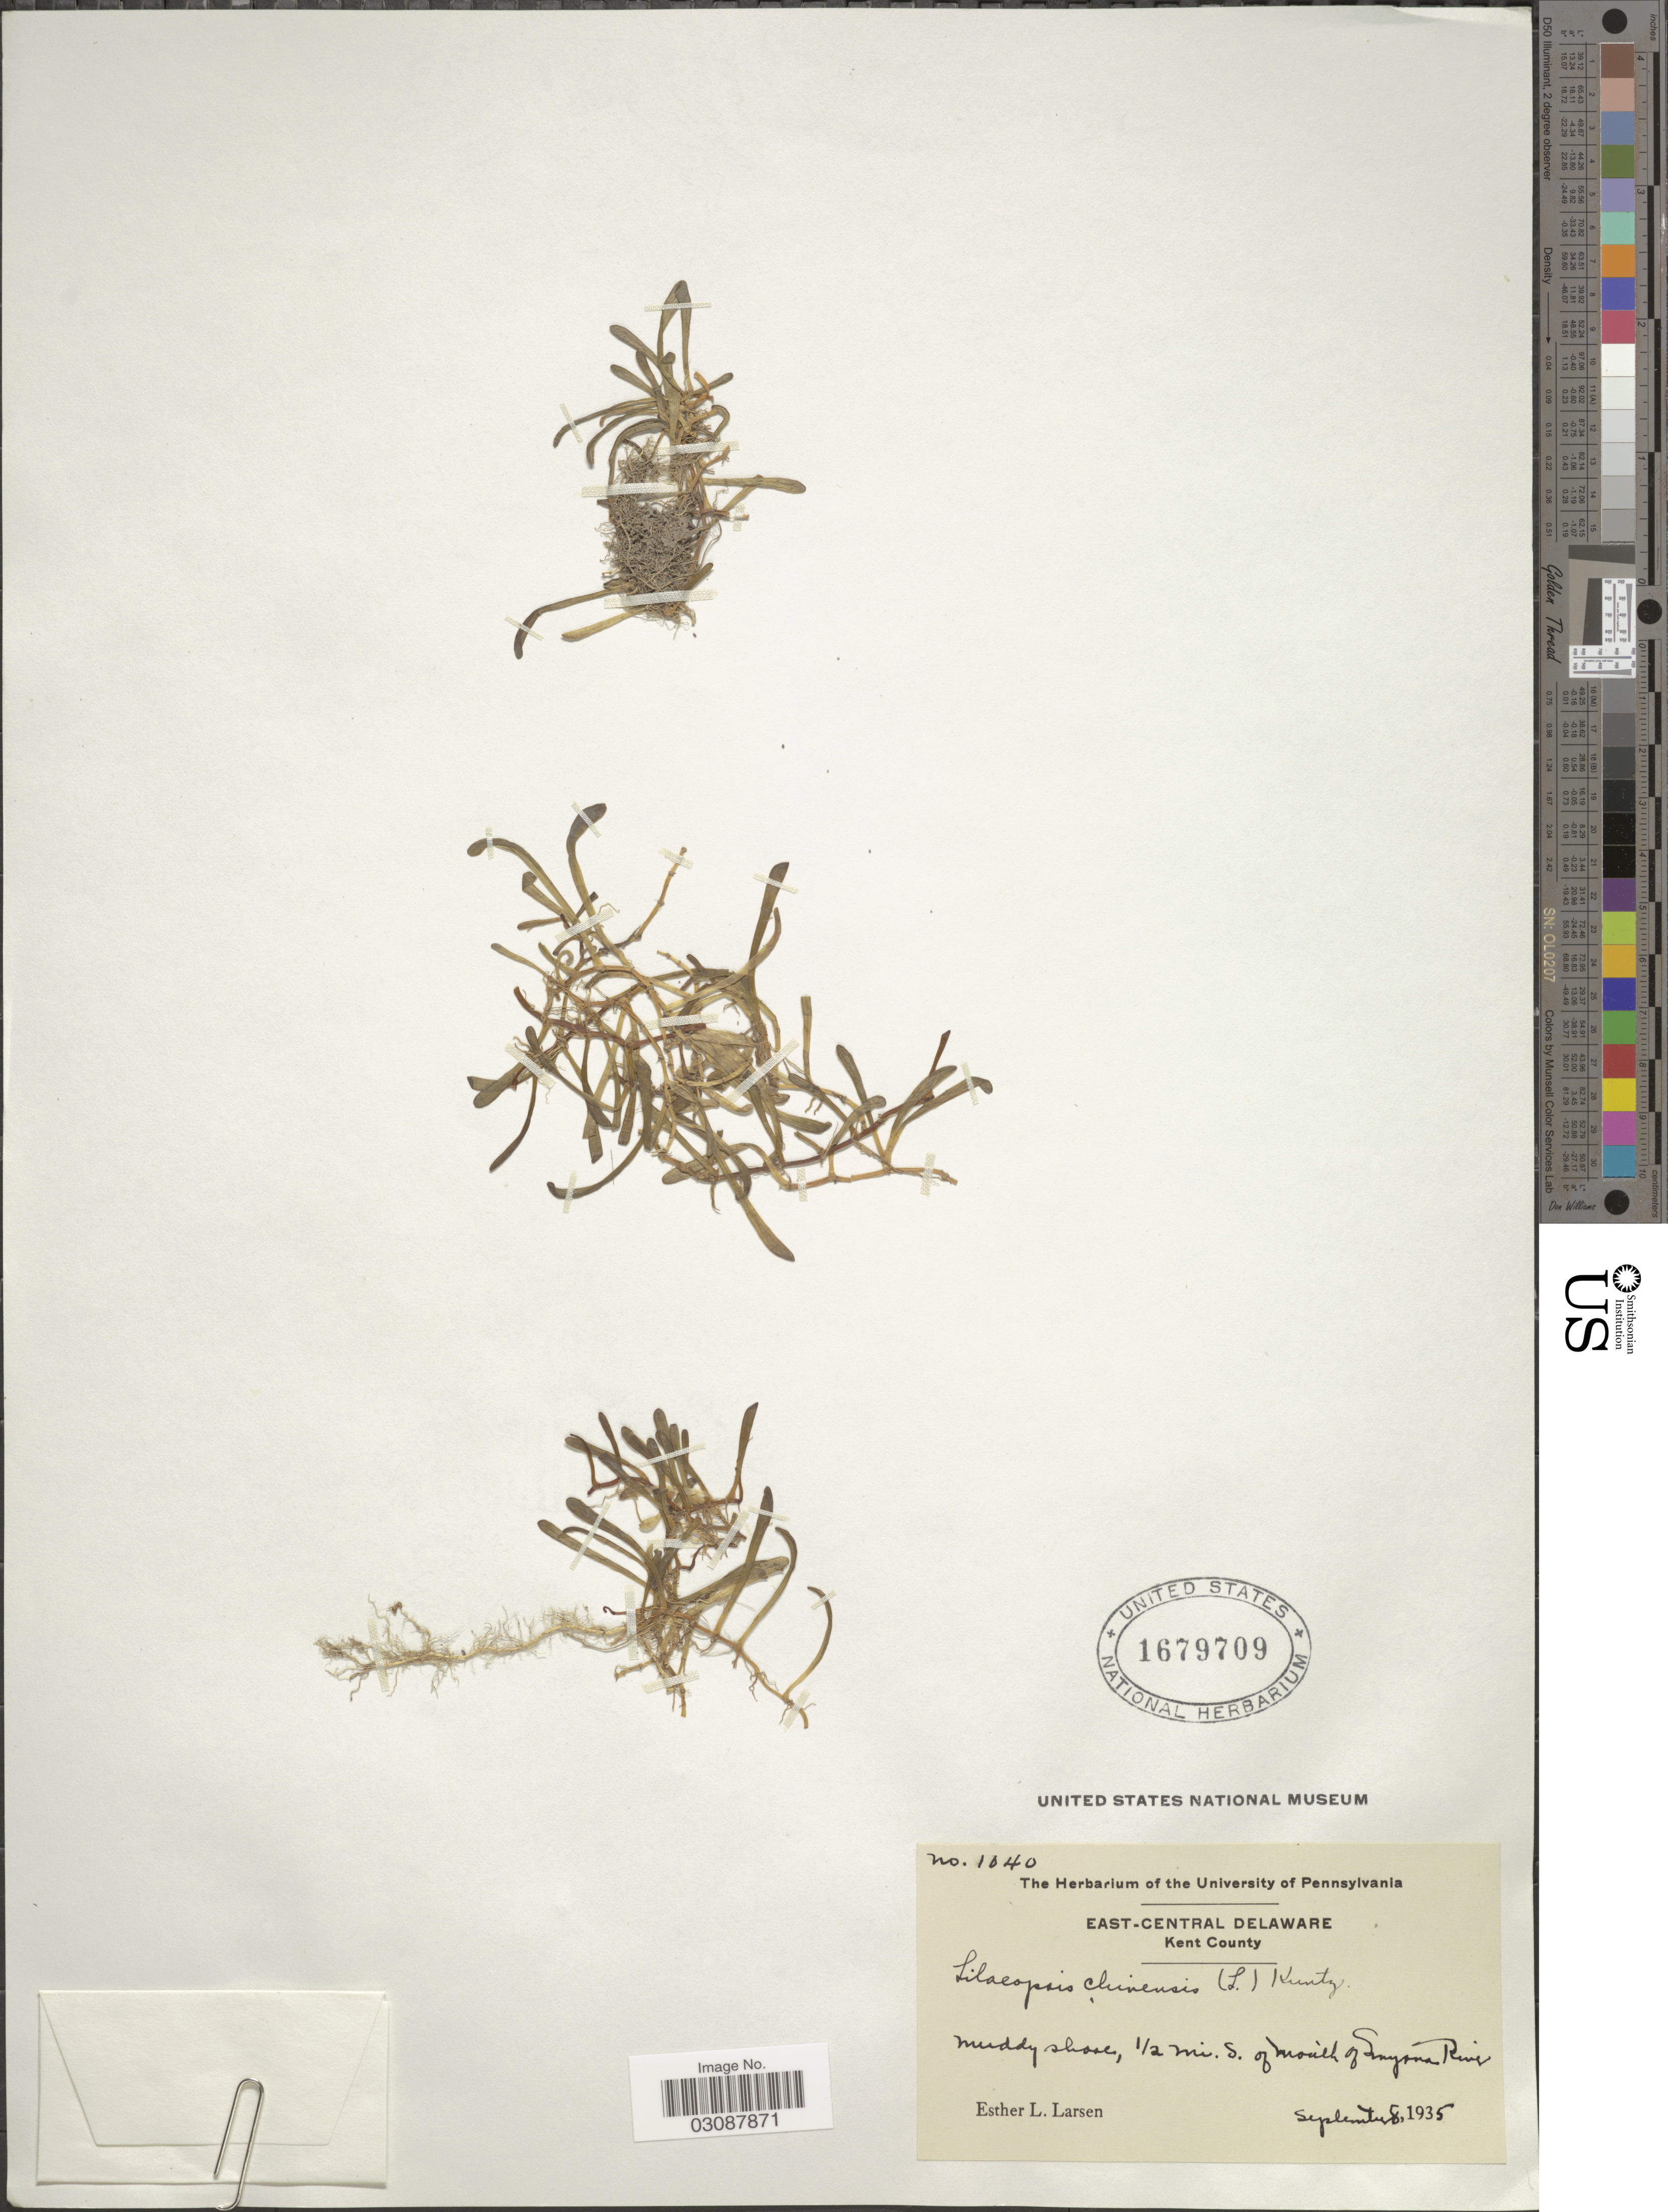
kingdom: Plantae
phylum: Tracheophyta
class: Magnoliopsida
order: Apiales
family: Apiaceae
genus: Lilaeopsis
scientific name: Lilaeopsis chinensis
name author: (L.) Kuntze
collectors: E. L. Larsen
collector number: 1040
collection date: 1935-09-08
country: United States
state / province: Delaware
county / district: Kent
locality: East-Central Delaware. Kent County. Muddy shore, ½ mi. S. of mouth of Smyrna River.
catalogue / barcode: US 1679709